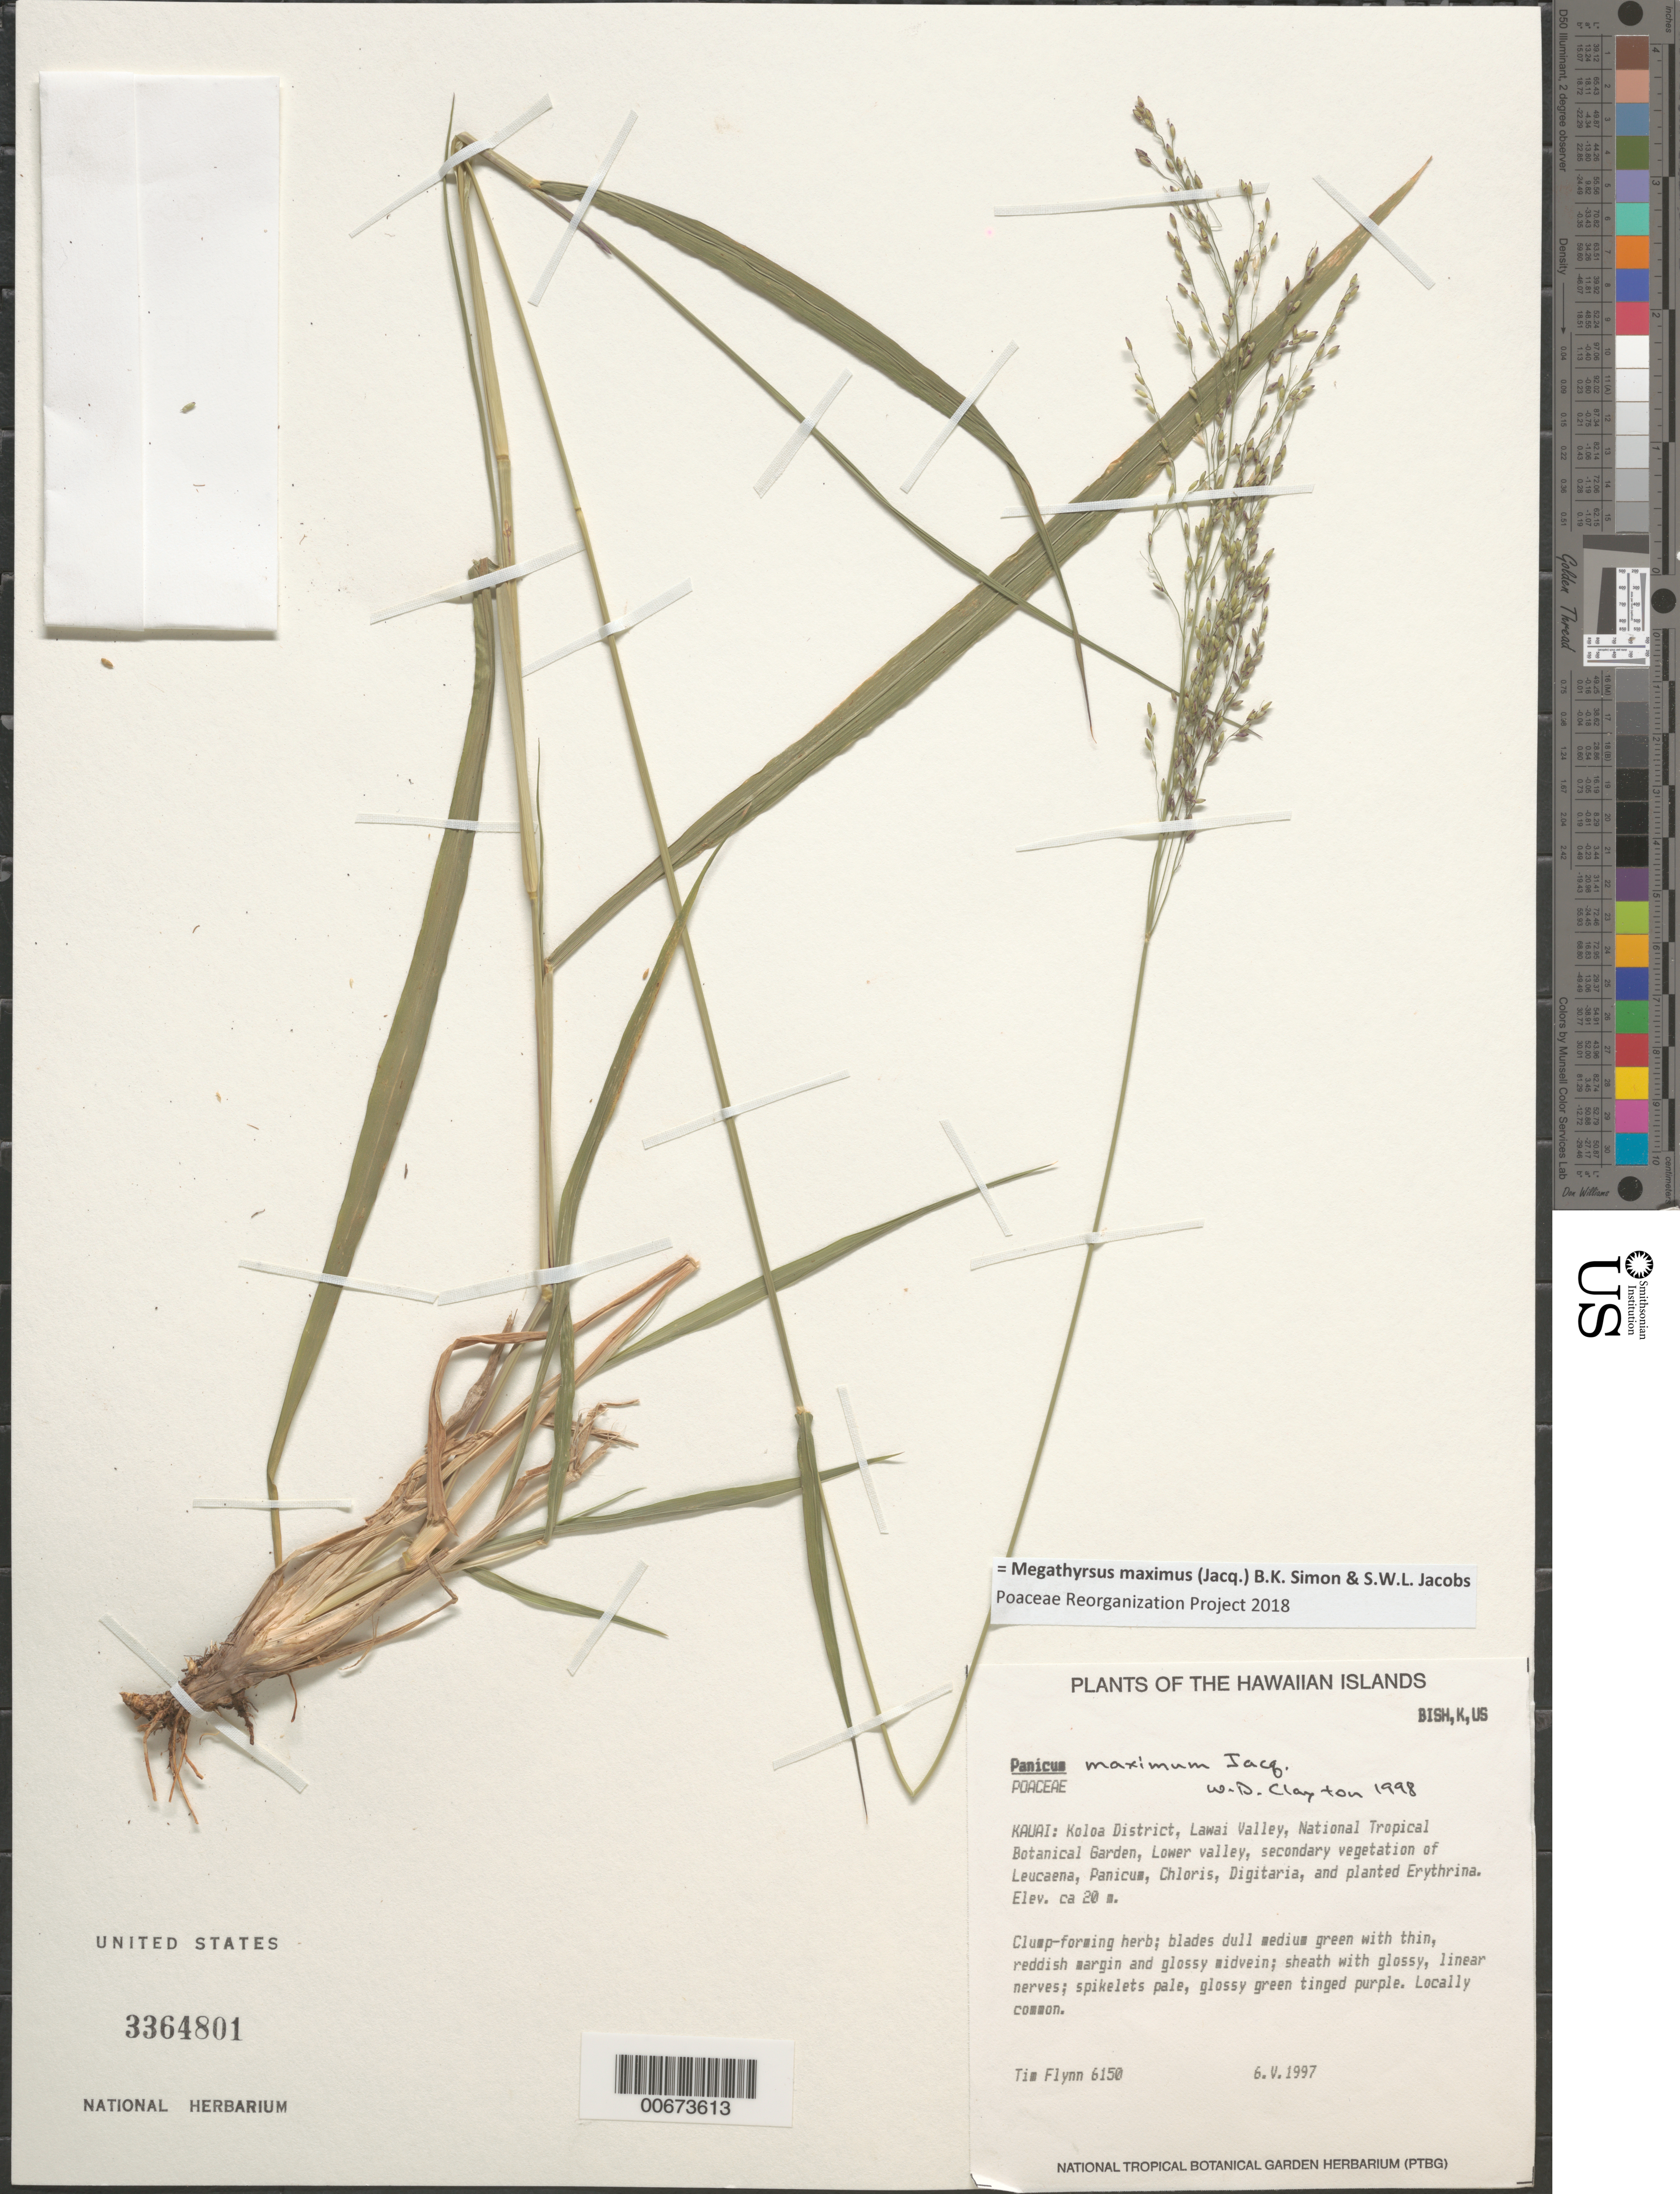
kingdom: Plantae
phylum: Tracheophyta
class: Liliopsida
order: Poales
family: Poaceae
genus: Panicum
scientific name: Panicum maximum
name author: Jacq.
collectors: T. W. Flynn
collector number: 6150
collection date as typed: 6 May 1997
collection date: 1997-05-06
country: United States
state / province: Hawaii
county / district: Kauai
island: Kaua'i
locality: Koloa District, Lawai Valley, National Tropical Botanical Garden, lower Valley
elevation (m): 20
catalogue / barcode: US 3364801